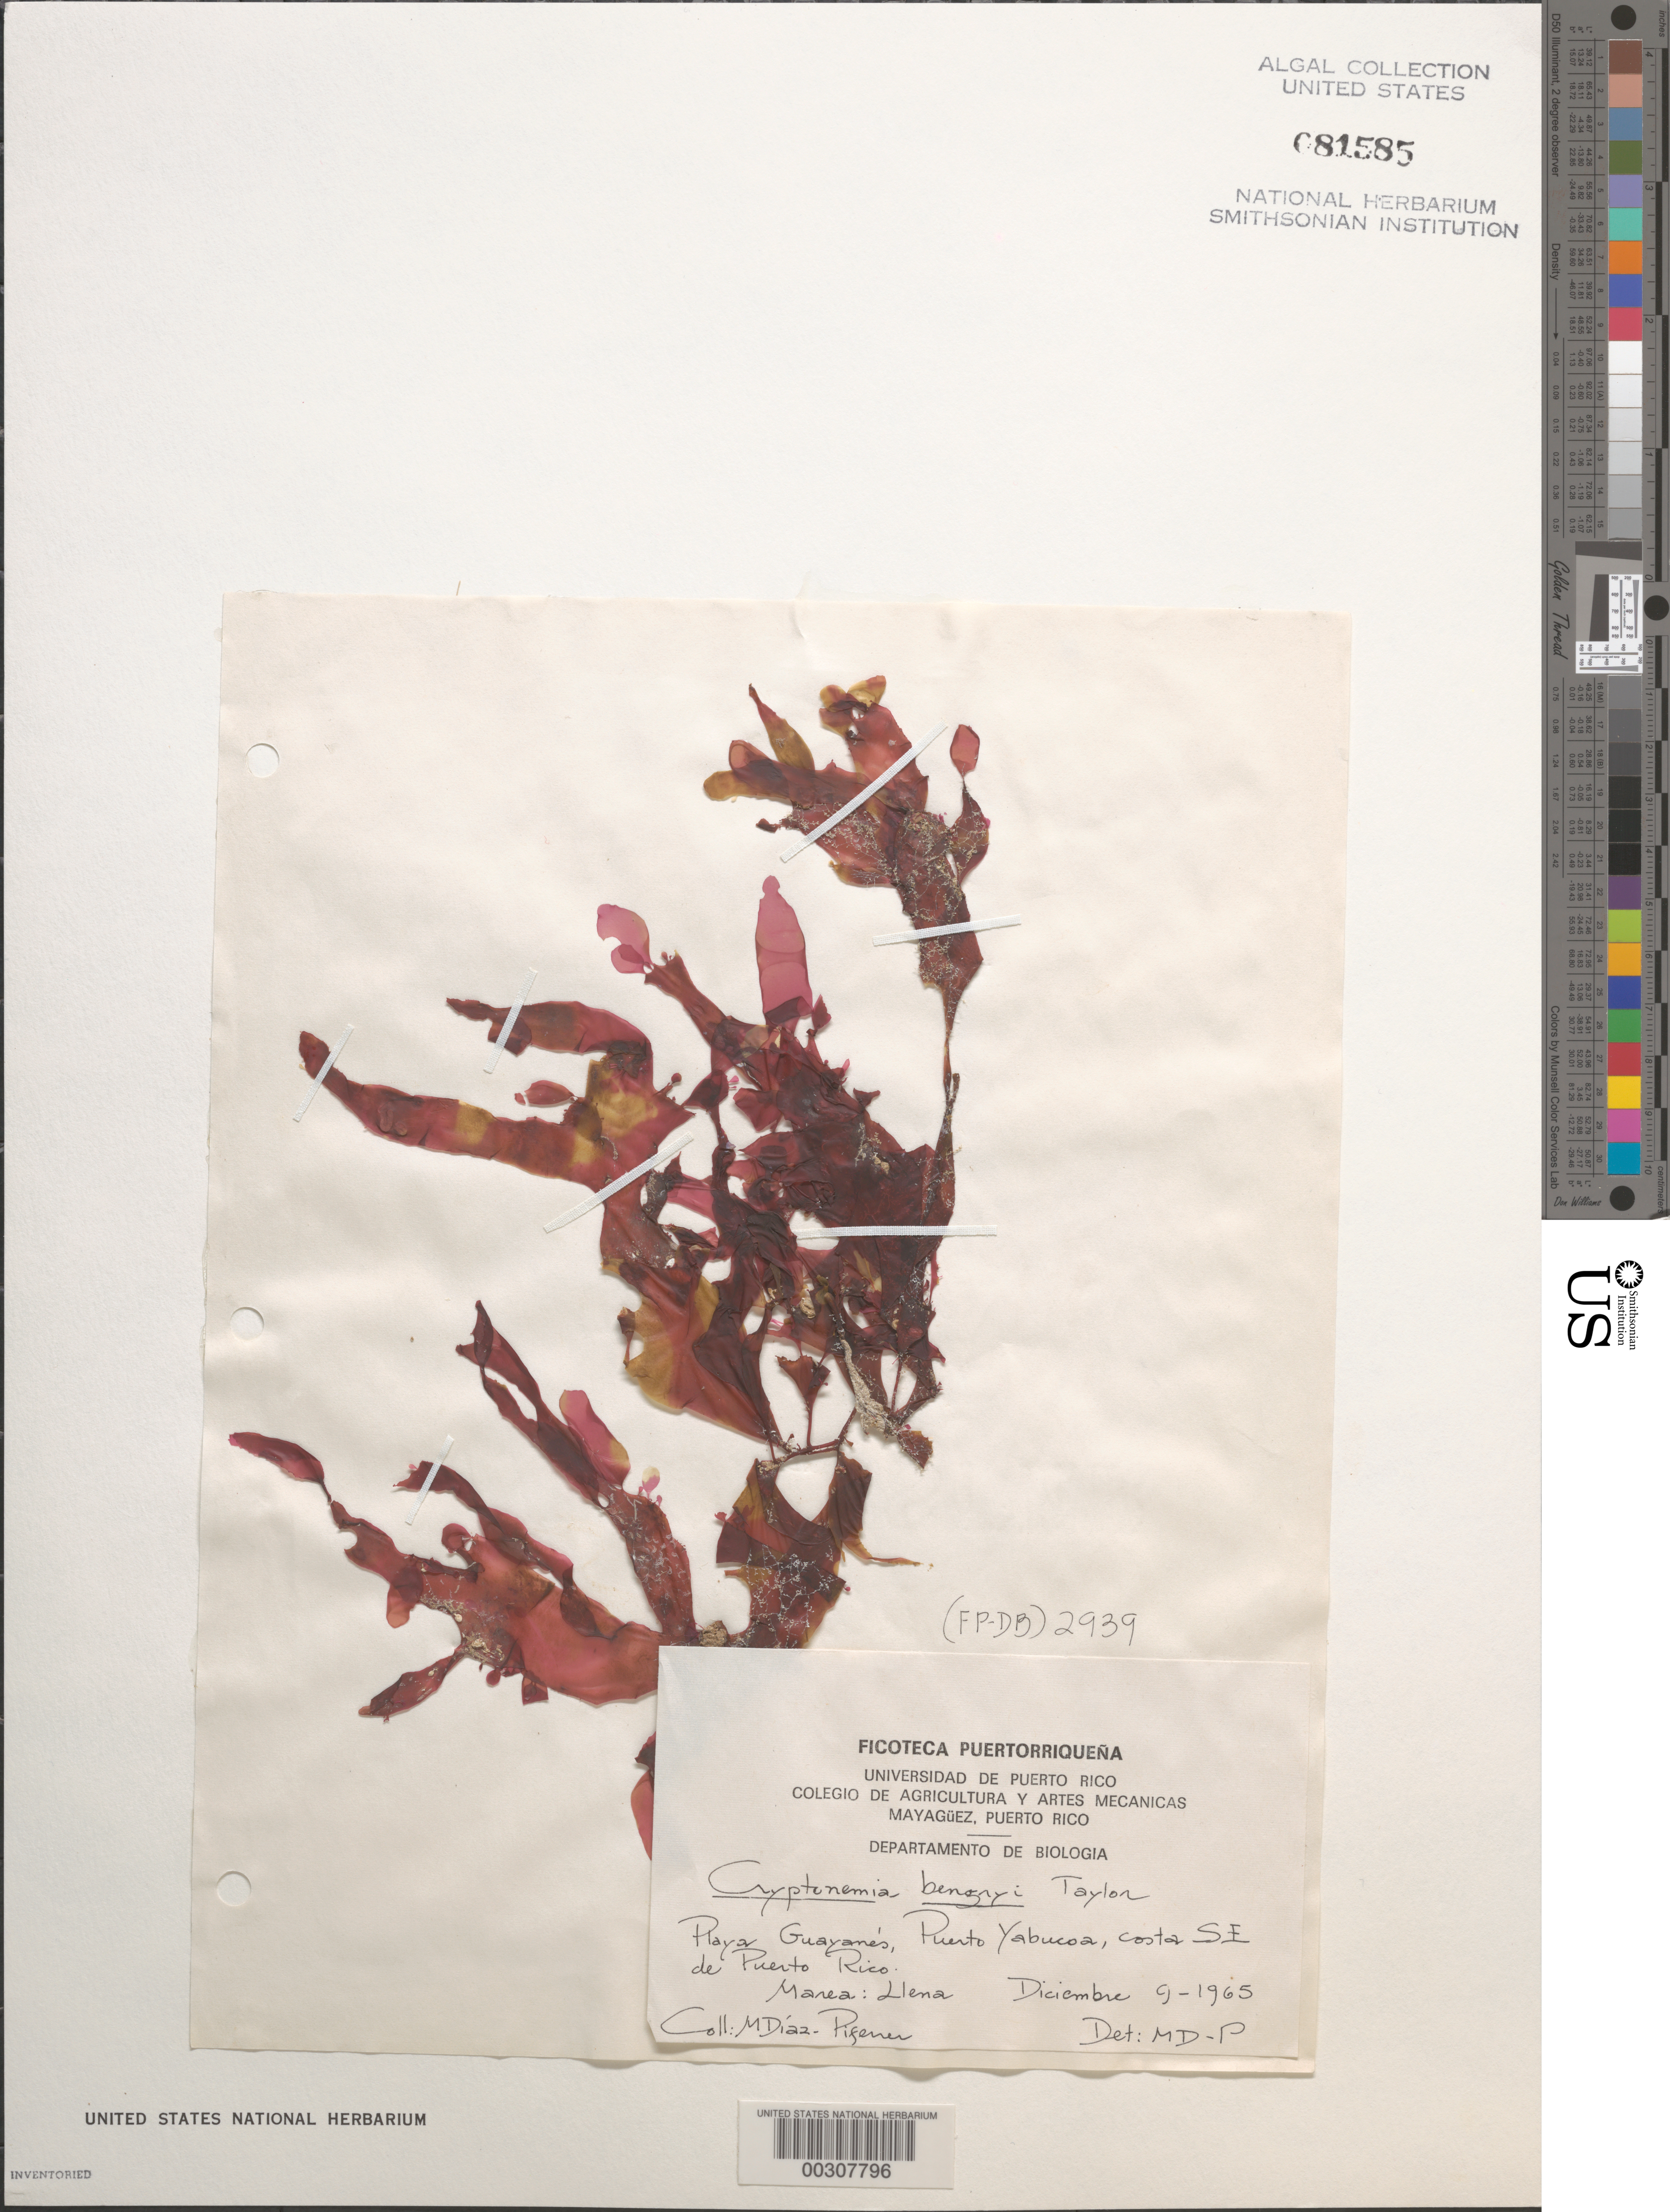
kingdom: Plantae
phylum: Rhodophyta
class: Florideophyceae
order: Halymeniales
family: Halymeniaceae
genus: Cryptonemia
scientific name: Cryptonemia bengryi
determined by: Diaz-Piferrer, M.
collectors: M. Diaz-Piferrer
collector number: (fp-db) 2939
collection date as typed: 09 Dec 1965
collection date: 1965-12-09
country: Puerto Rico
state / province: Yabucoa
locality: Playa Guayanes, Puerto Yabucoa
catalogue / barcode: US 81585